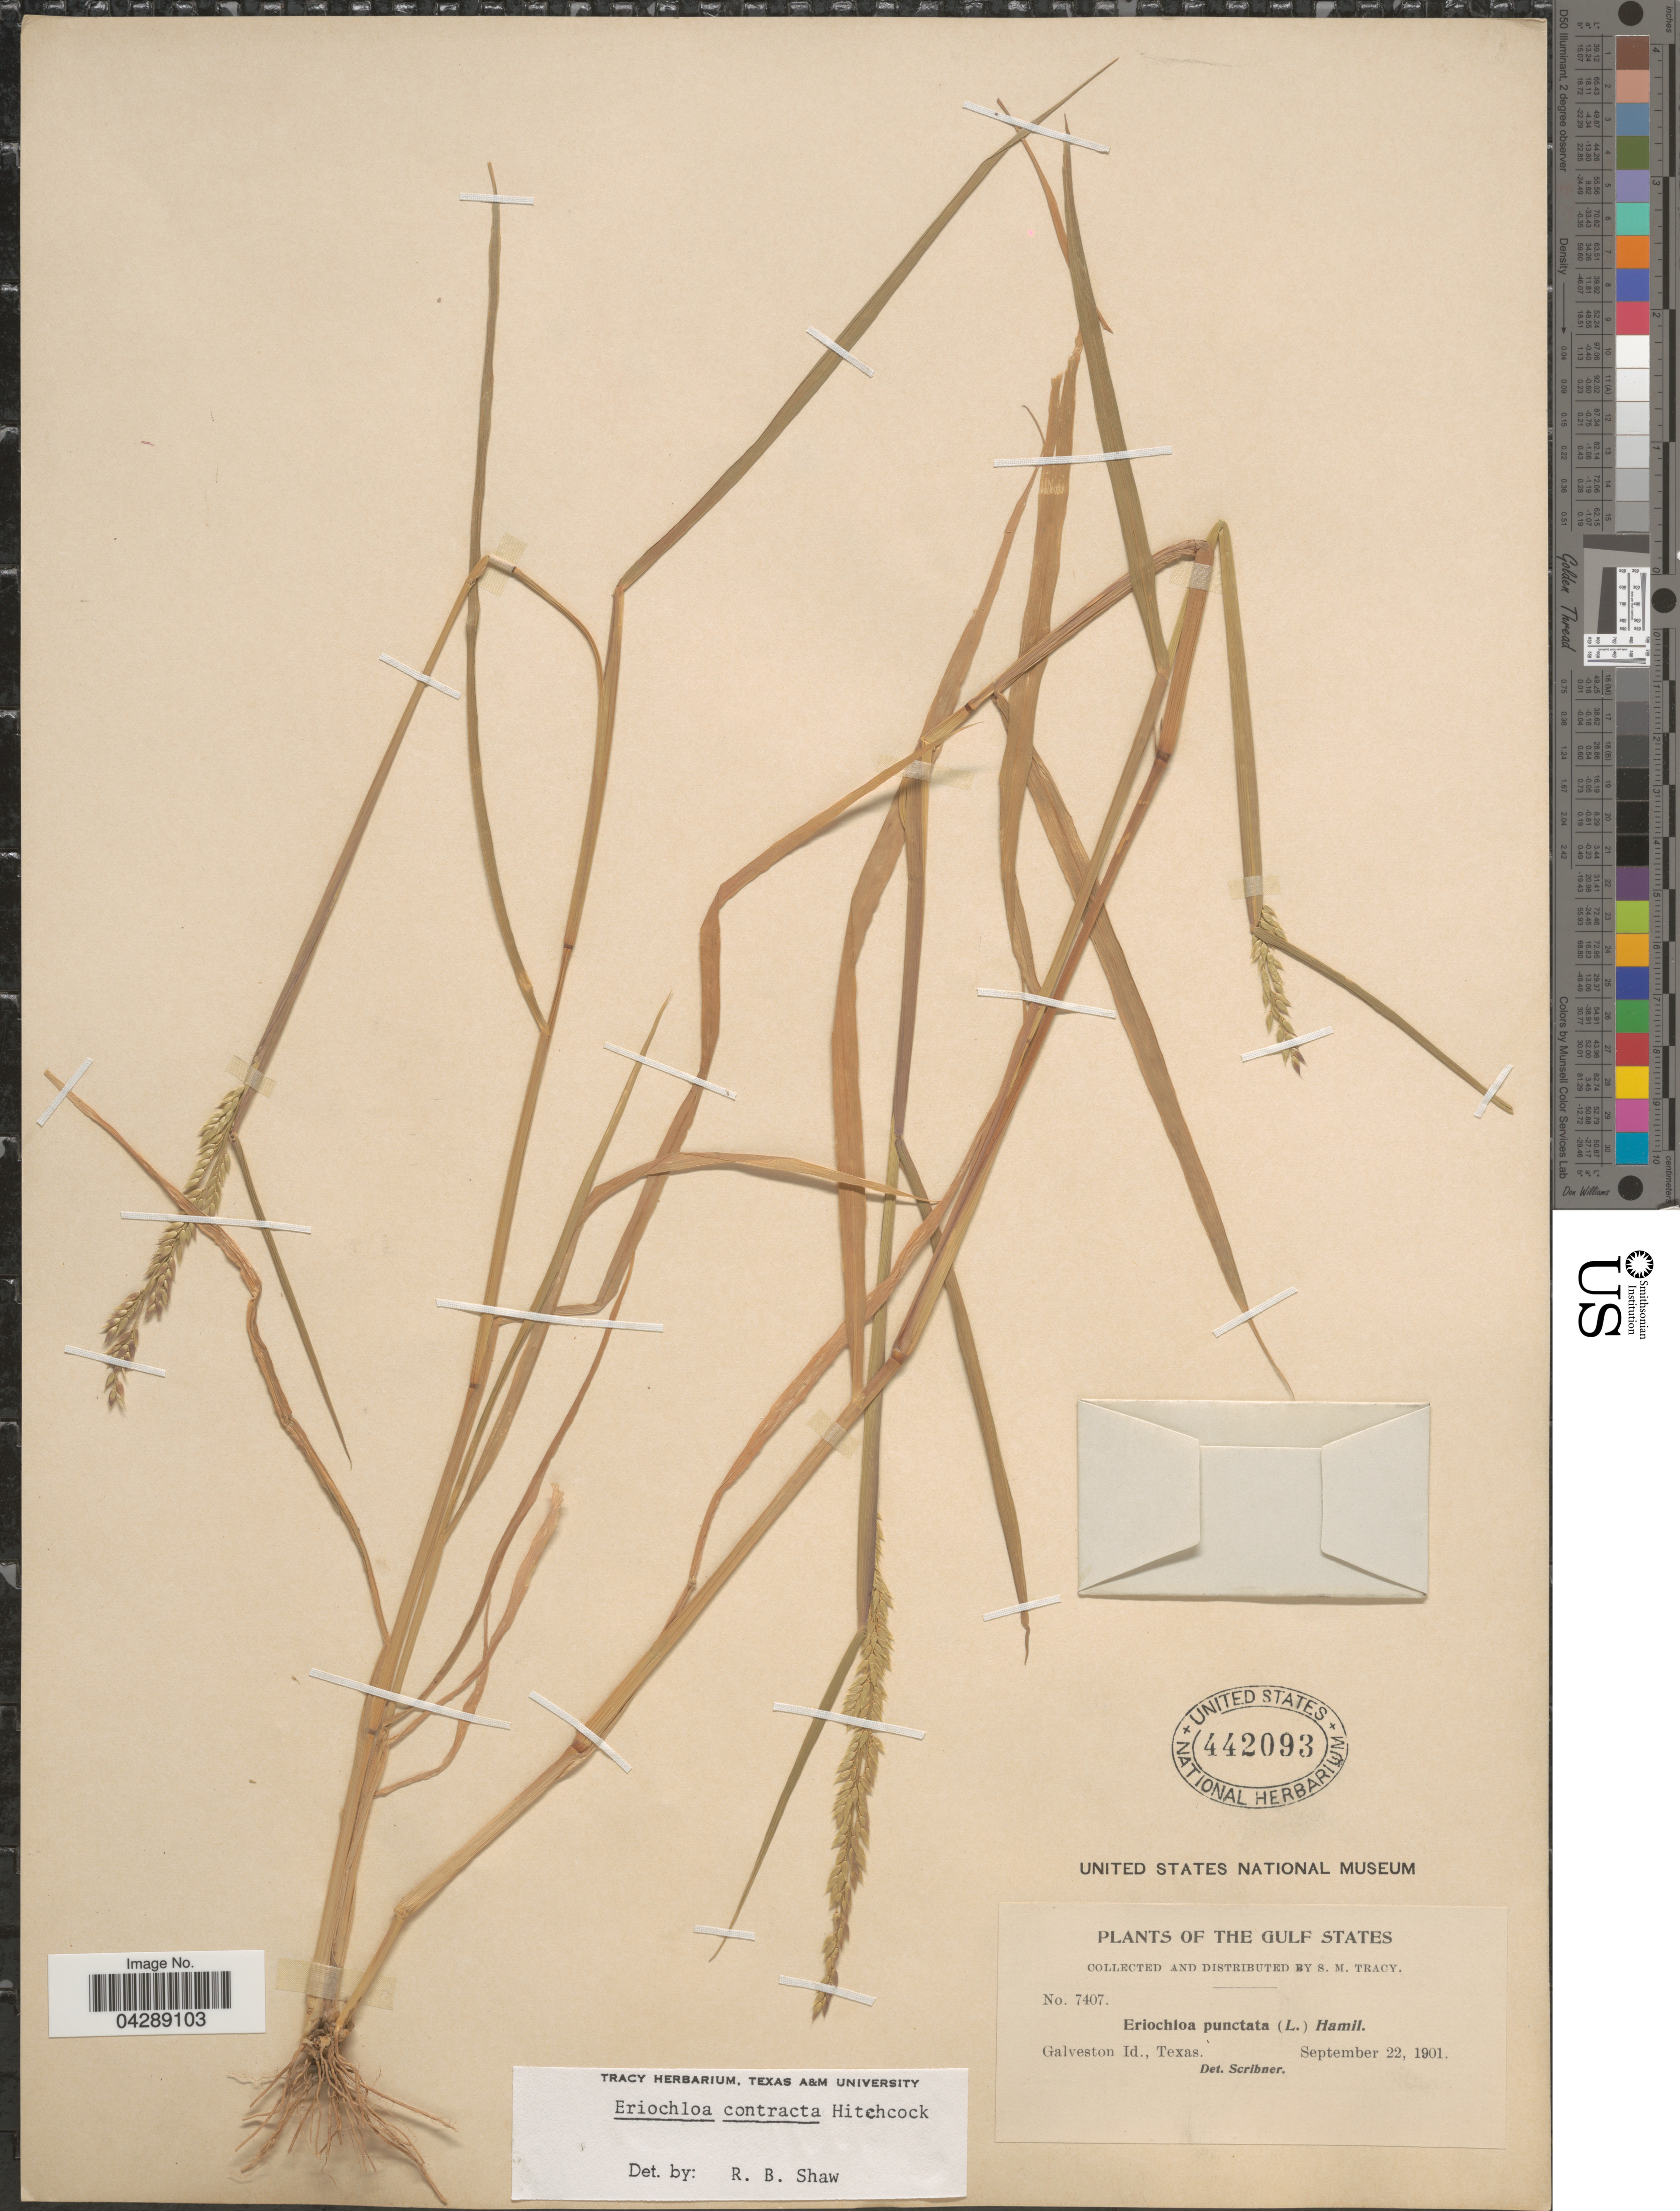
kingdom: Plantae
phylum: Tracheophyta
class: Liliopsida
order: Poales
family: Poaceae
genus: Eriochloa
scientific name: Eriochloa contracta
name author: Hitchc.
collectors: S. M. Tracy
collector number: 7407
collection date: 1901-09-22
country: United States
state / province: Texas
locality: The Gulf States. Galveston Id.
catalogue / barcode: US 442093